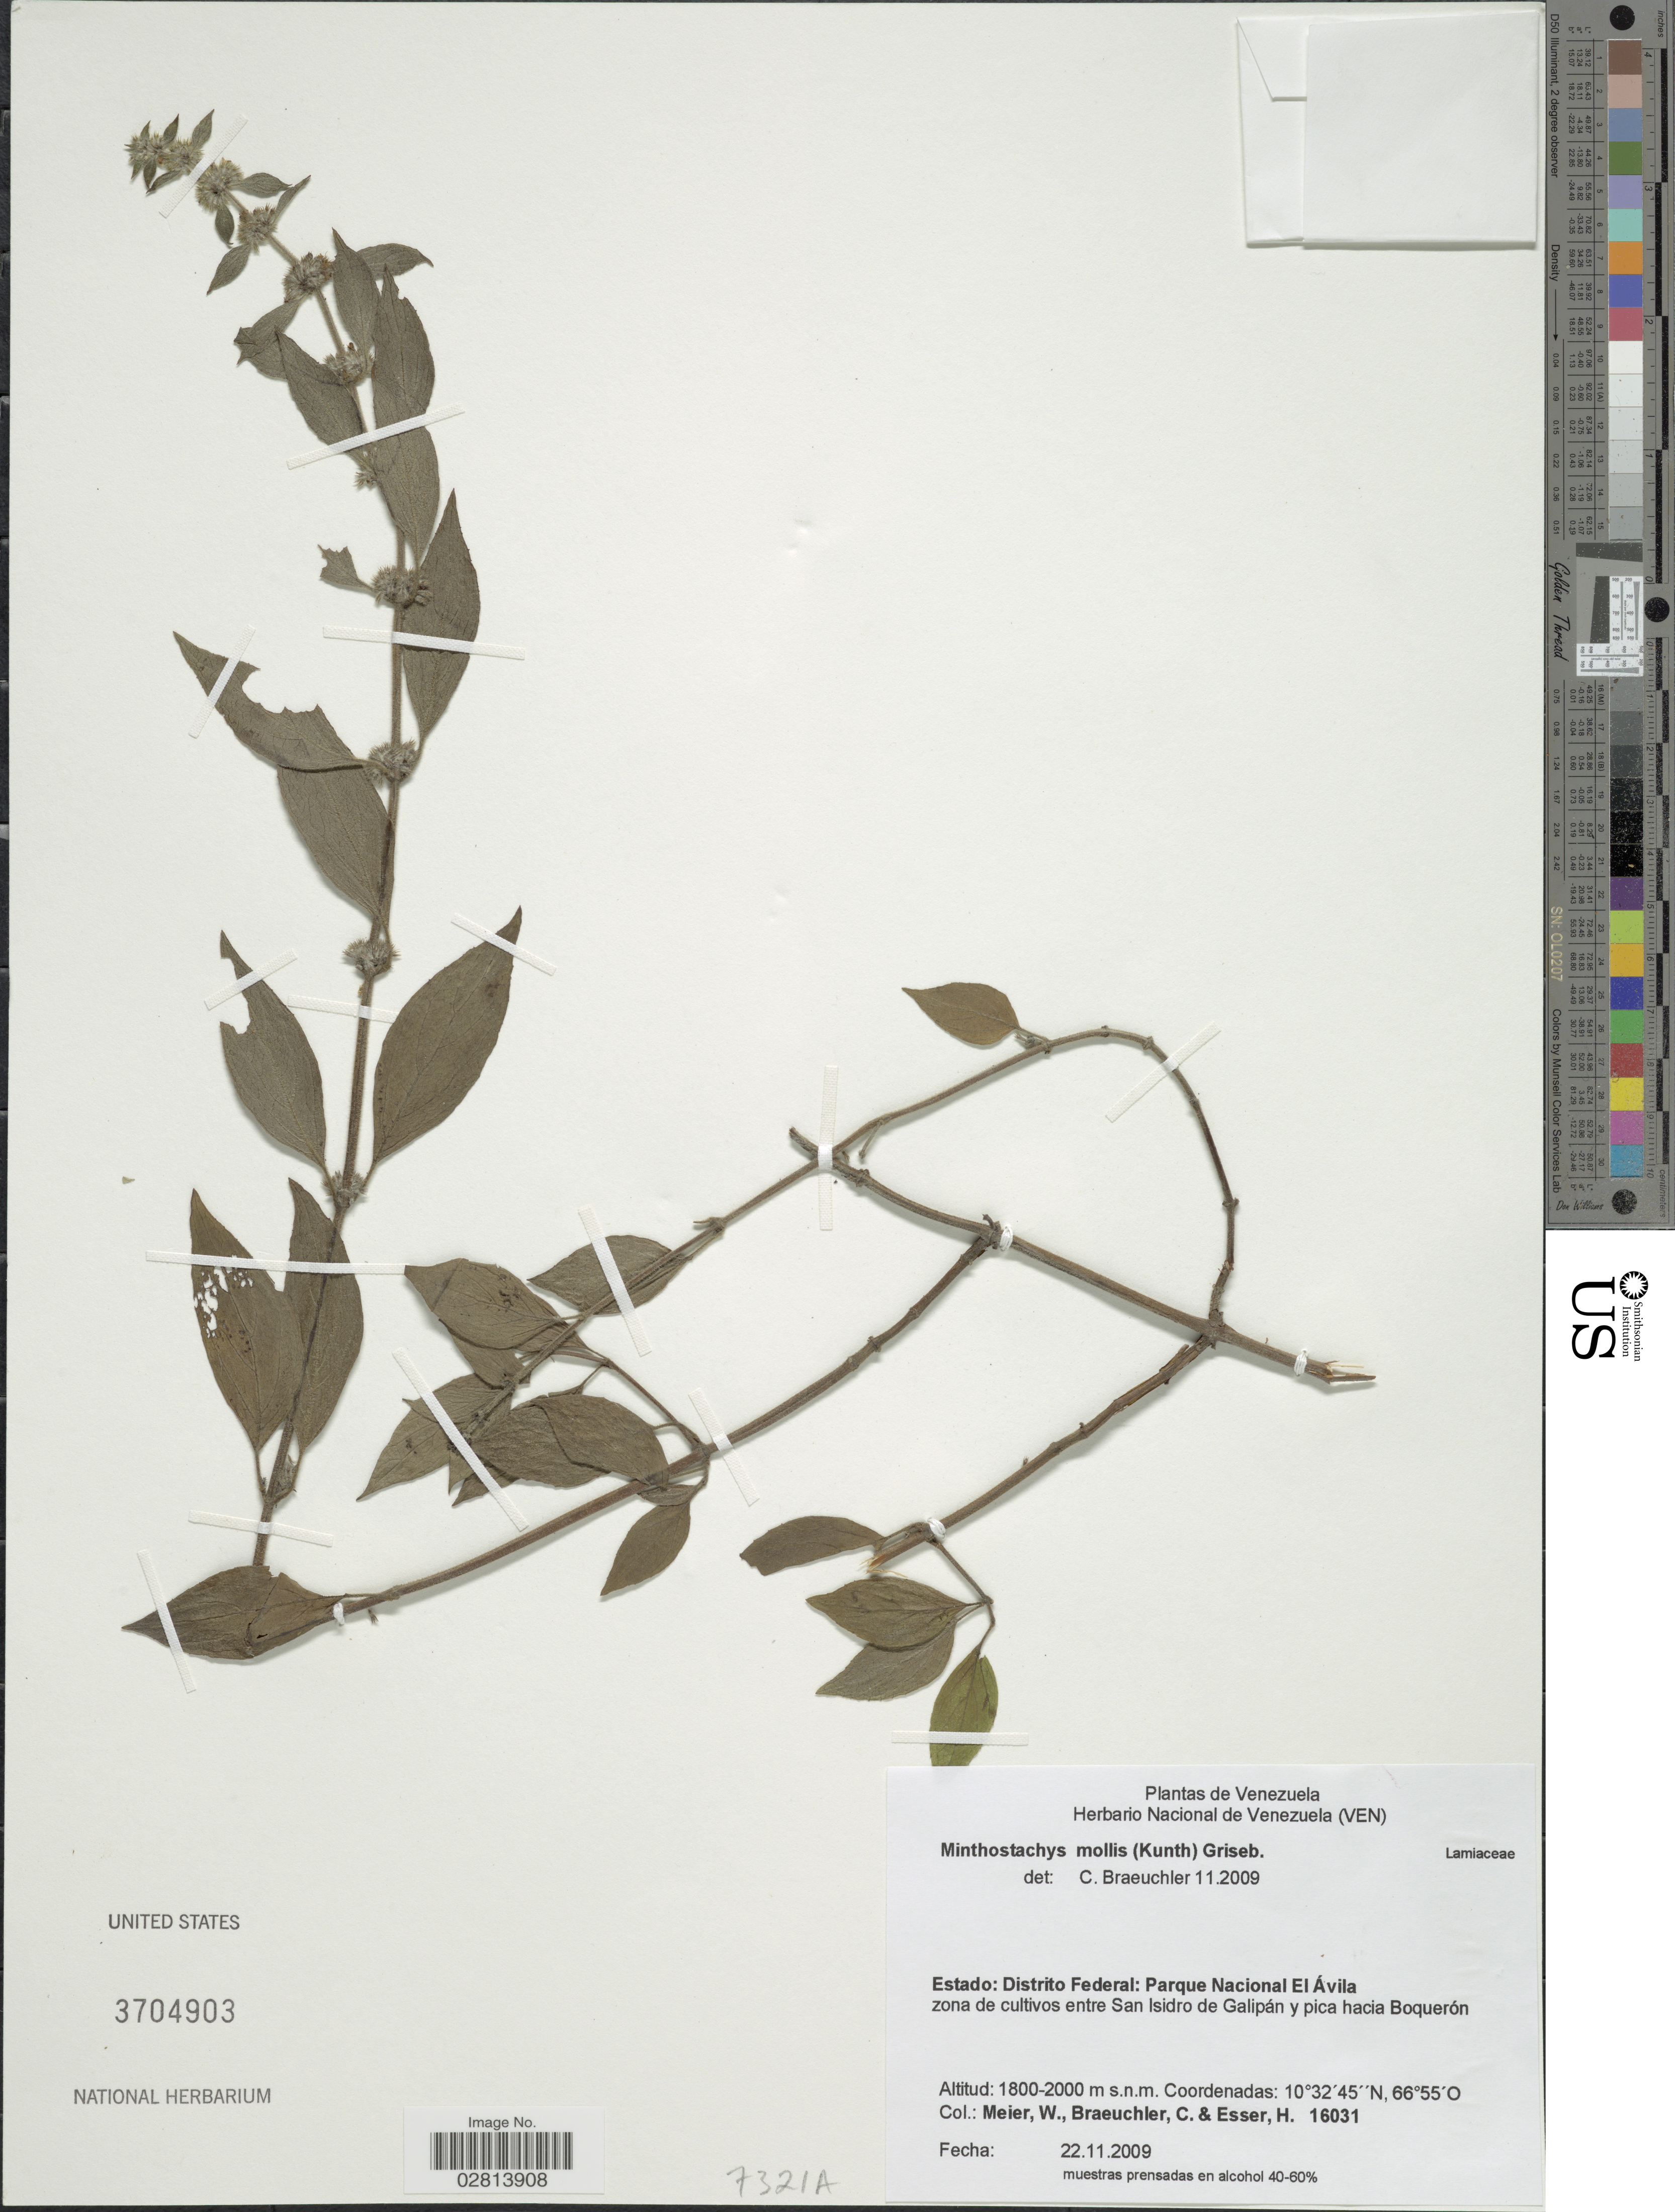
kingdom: Plantae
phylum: Tracheophyta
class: Magnoliopsida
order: Lamiales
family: Lamiaceae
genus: Minthostachys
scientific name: Minthostachys mollis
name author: (Kunth) Griseb.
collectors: W. Meier, C. Braeuchler & H. Esser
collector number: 16031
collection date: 2009-11-22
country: Venezuela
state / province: Miranda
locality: Estado: Distrito Federal: Parque Nacional El Ávila, zone de cultivos entre San Isidro de Galipán y pica hacia Boquerón.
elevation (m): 1800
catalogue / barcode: US 3704903